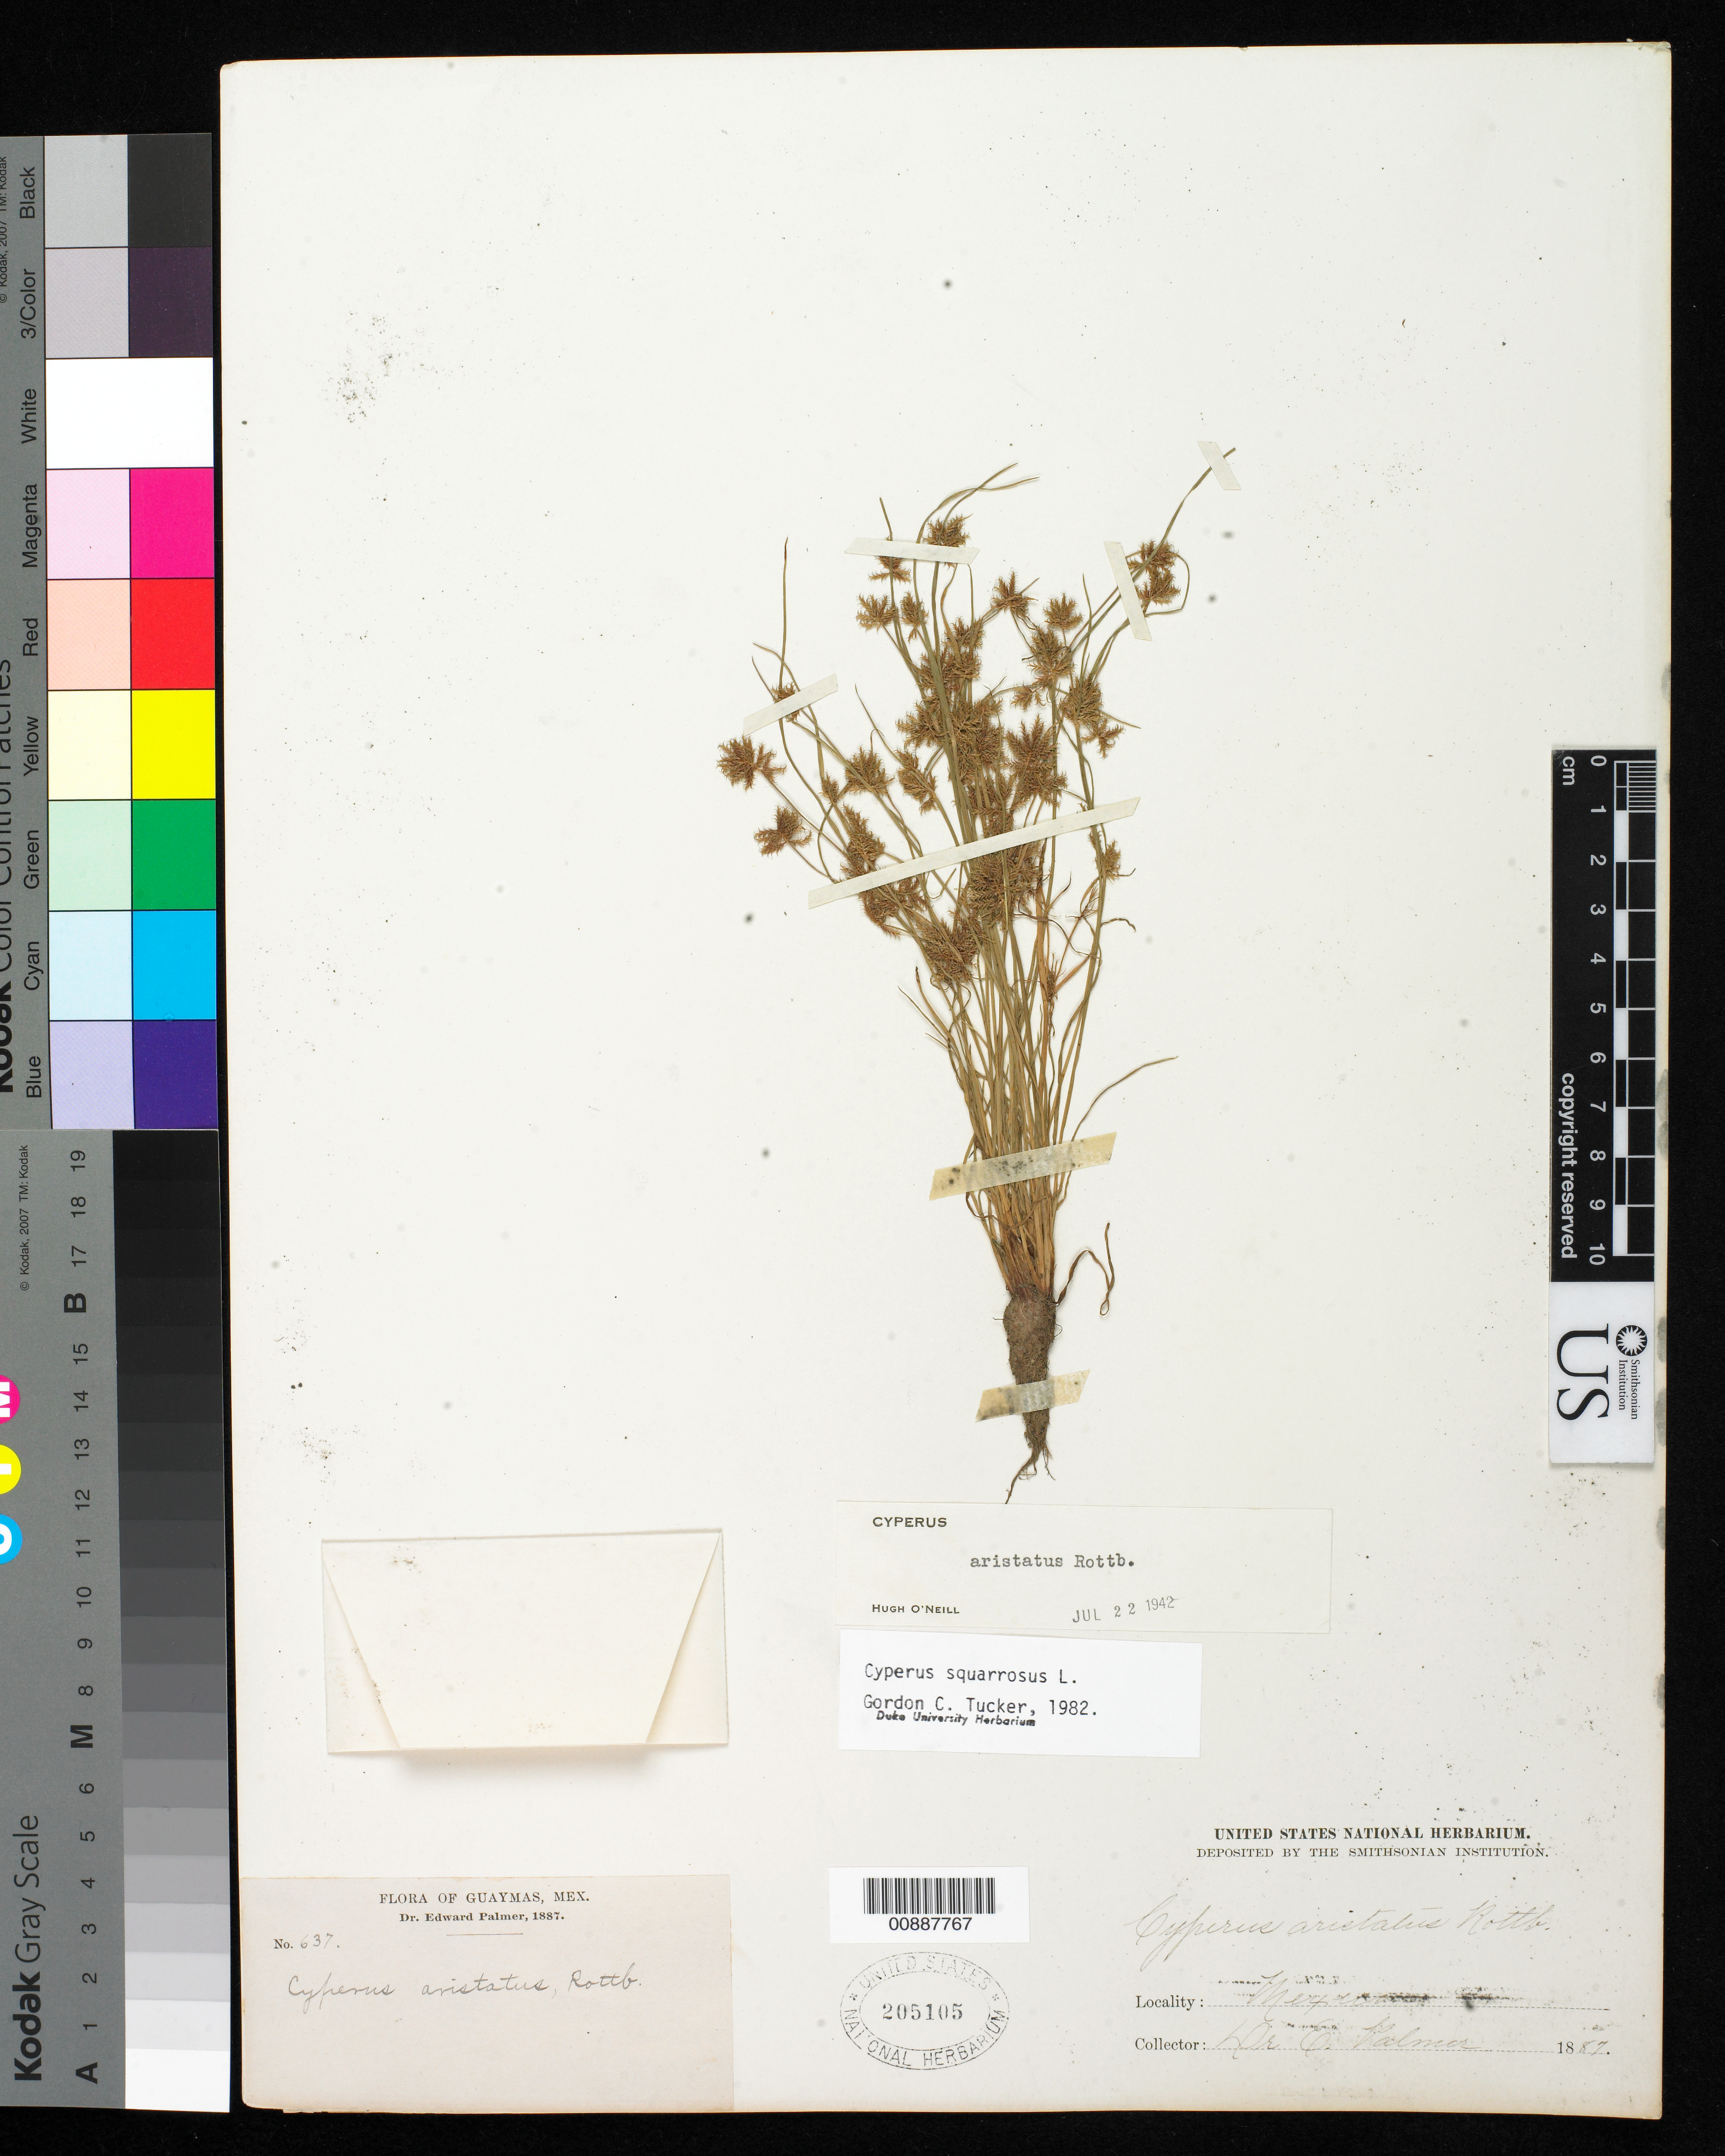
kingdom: Plantae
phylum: Tracheophyta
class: Liliopsida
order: Poales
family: Cyperaceae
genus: Cyperus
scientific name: Cyperus squarrosus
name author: L.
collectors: E. Palmer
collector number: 637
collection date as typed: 1887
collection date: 1887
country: Mexico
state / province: Sonora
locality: Guaymas, Sonora.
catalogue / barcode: US 205105